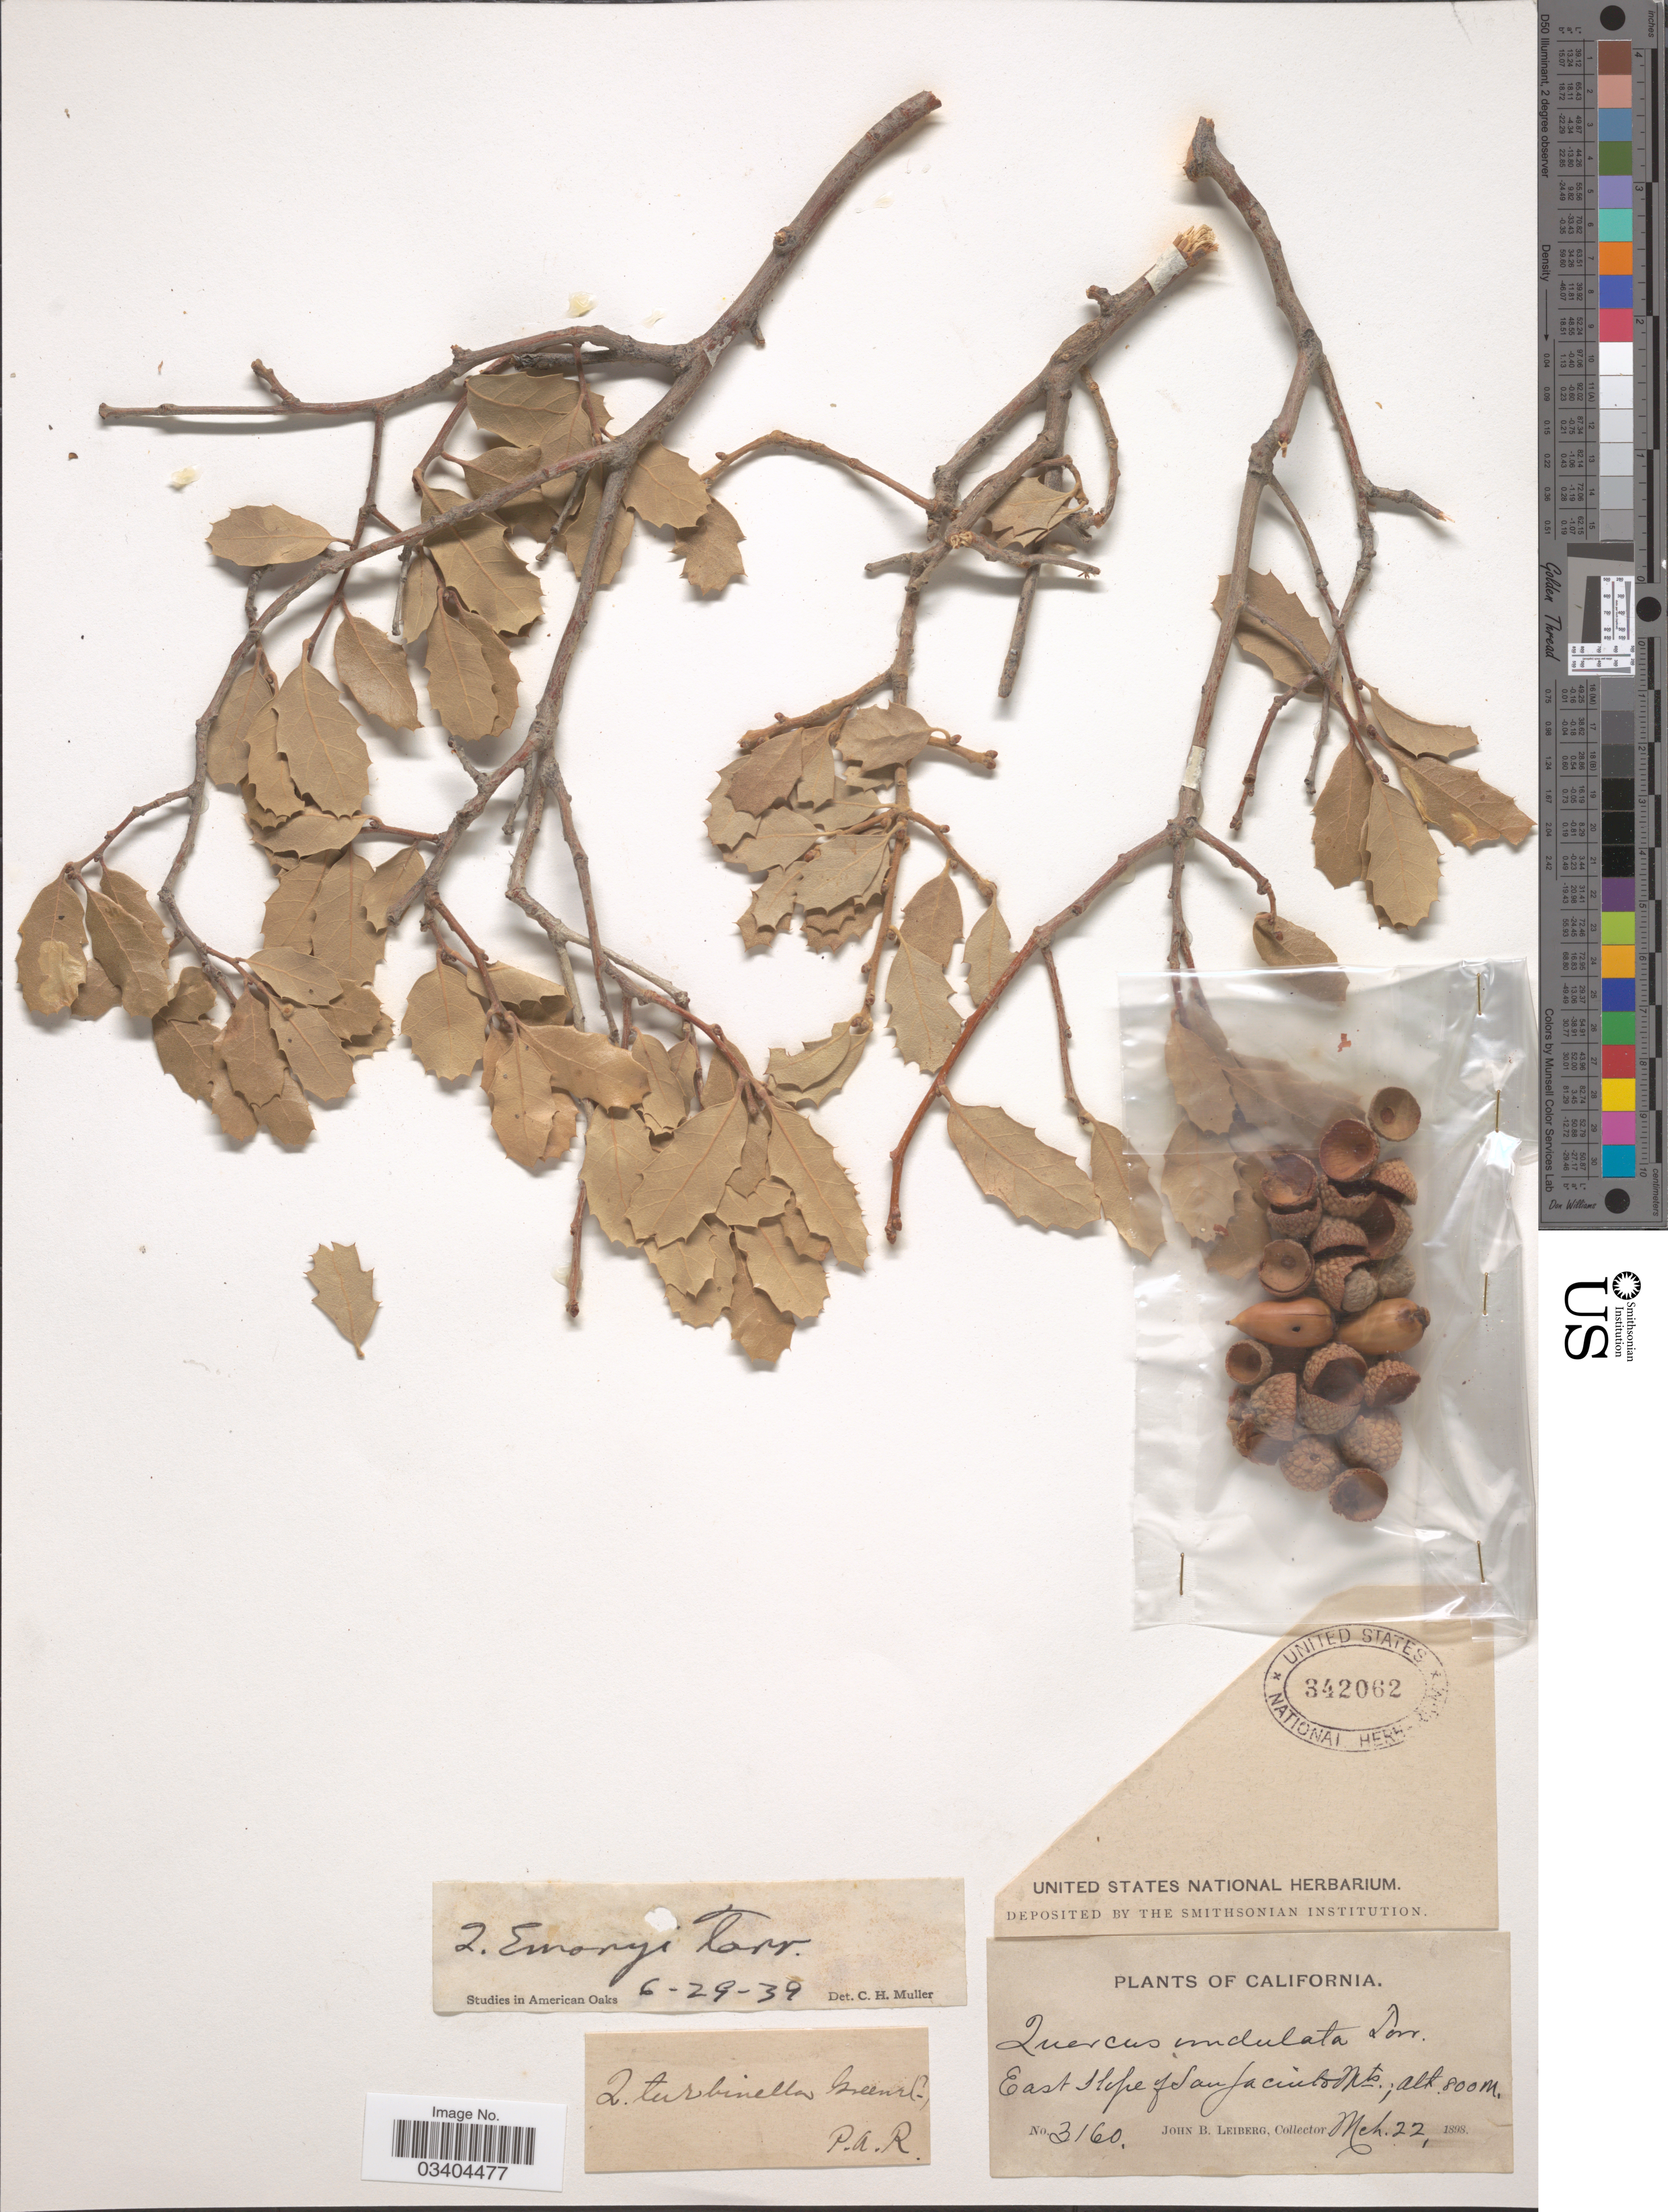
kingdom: Plantae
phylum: Tracheophyta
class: Magnoliopsida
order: Fagales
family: Fagaceae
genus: Quercus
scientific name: Quercus emoryi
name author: Torr. in Emory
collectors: J. B. Leiberg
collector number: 3160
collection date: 1898-03-22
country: United States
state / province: California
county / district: Riverside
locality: East slope of San Jacinto Mts.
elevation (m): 800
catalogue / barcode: US 342062